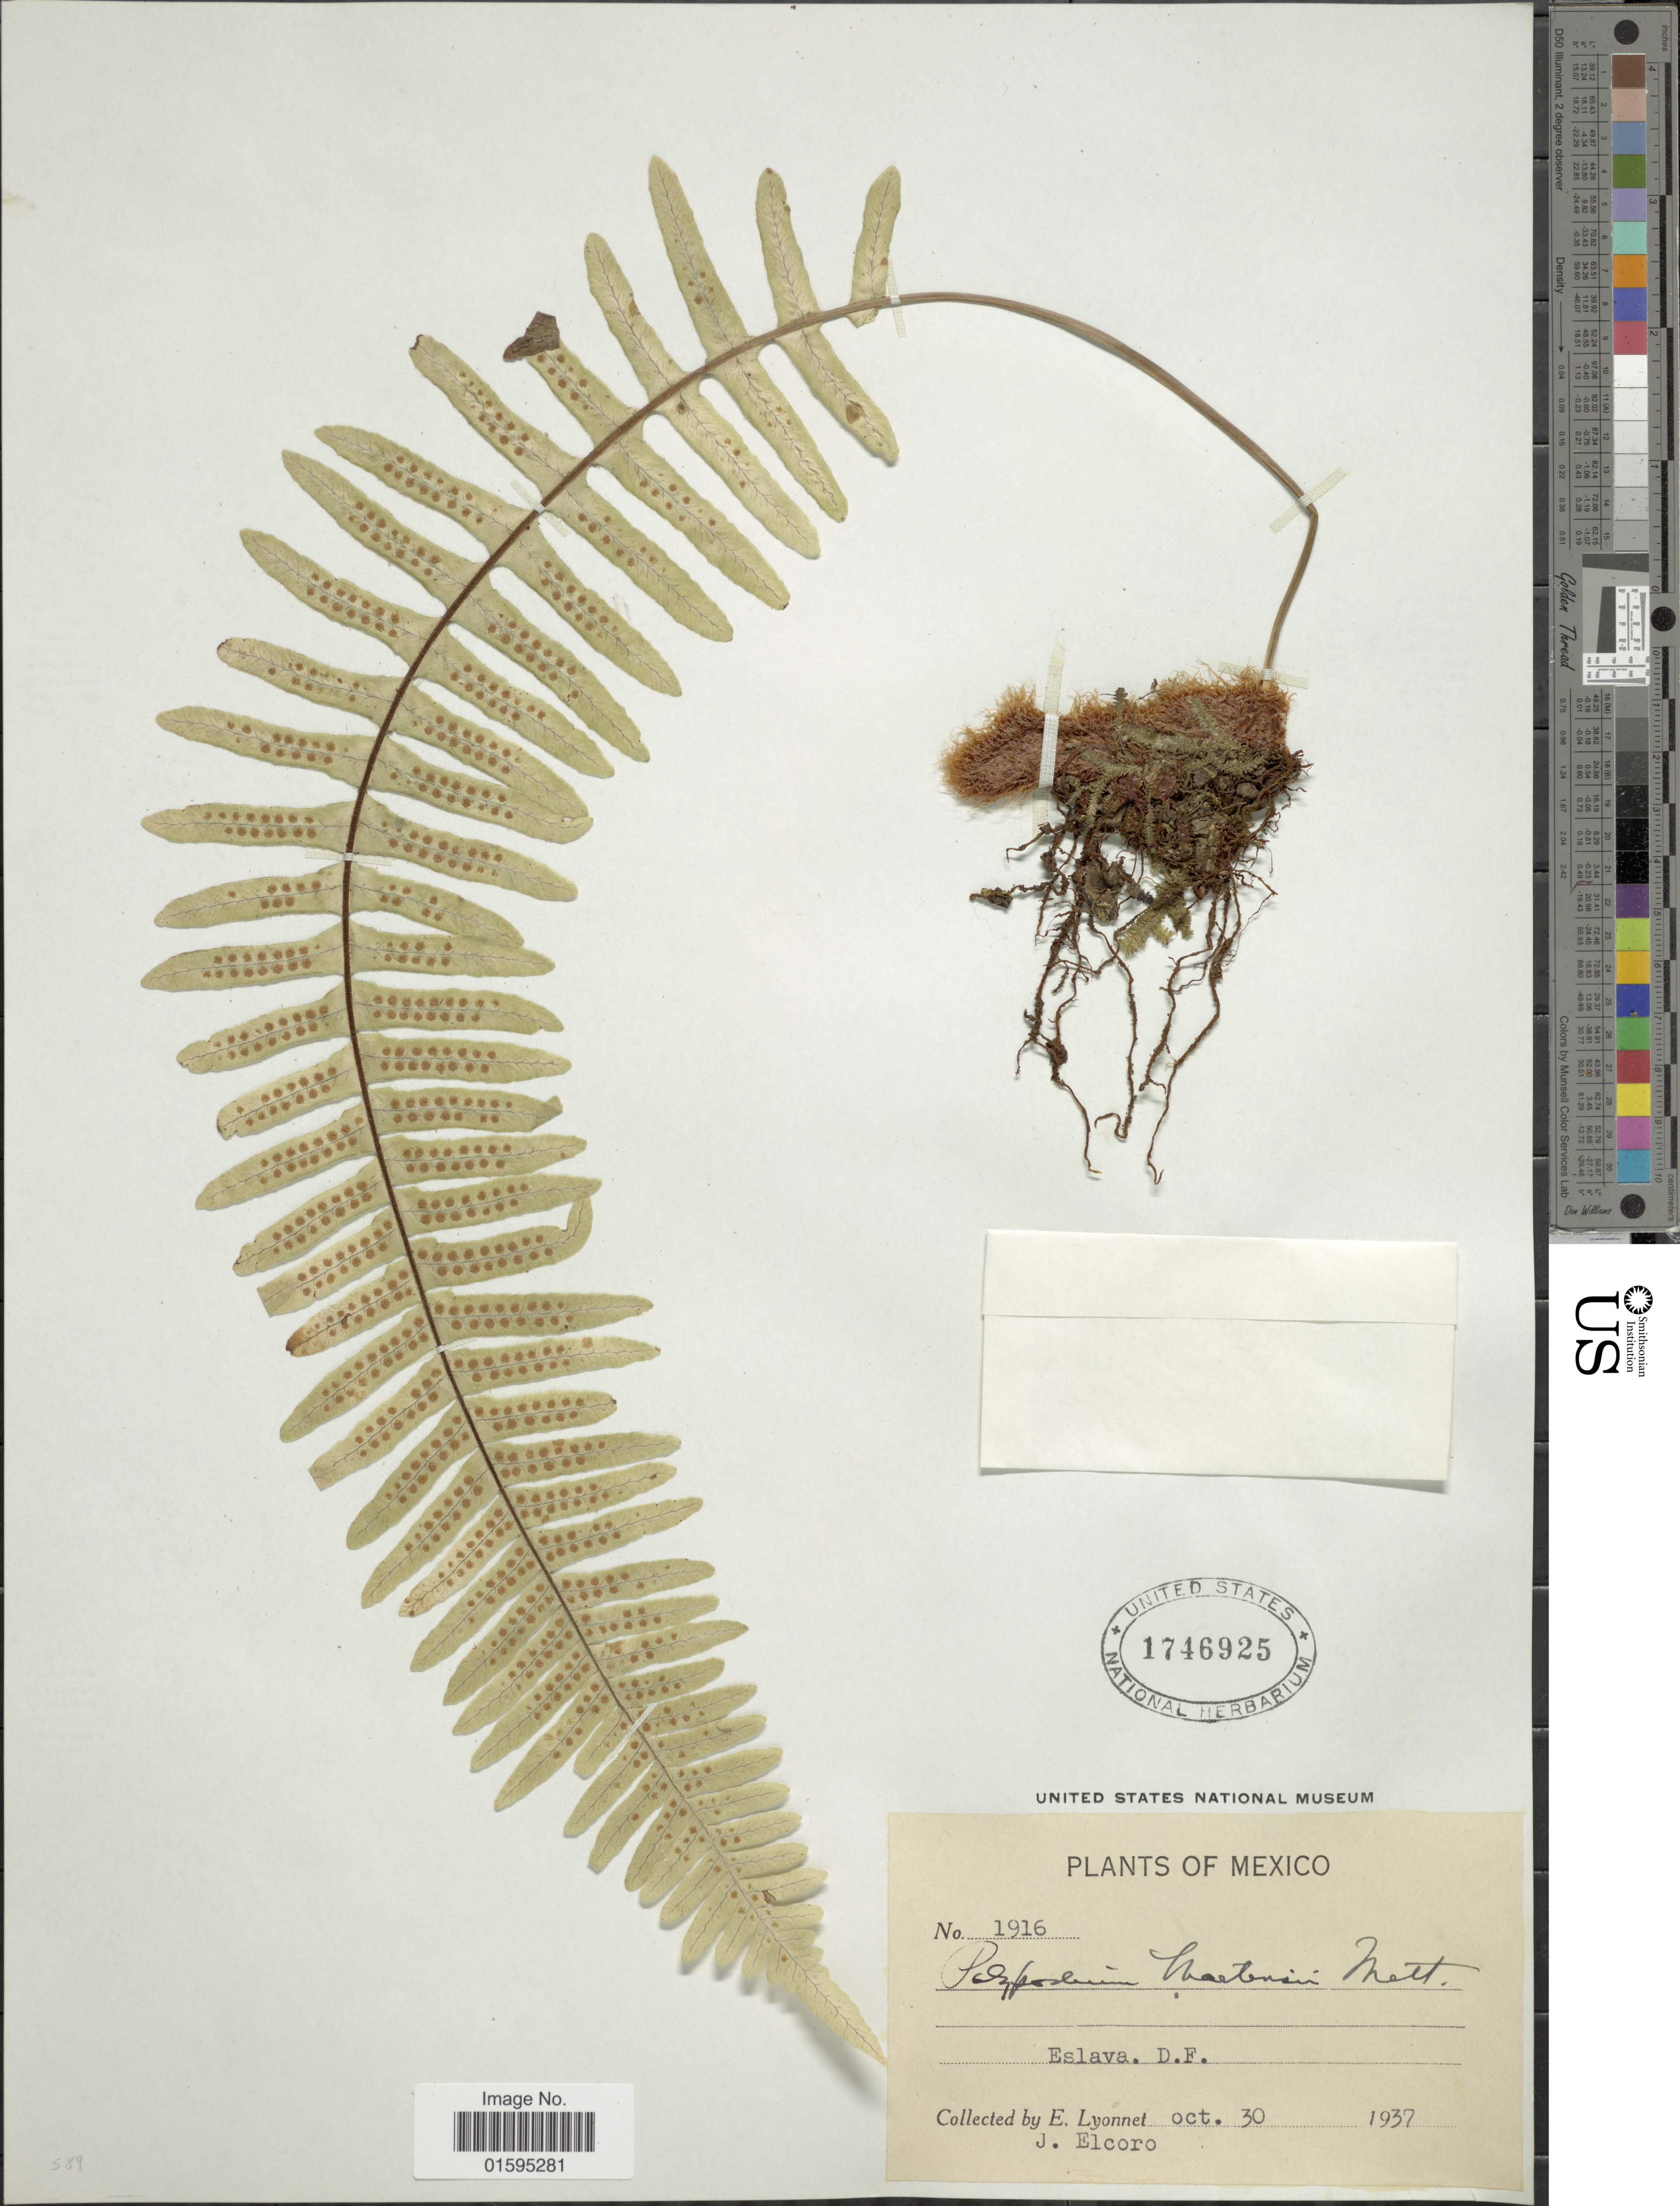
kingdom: Plantae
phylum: Tracheophyta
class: Polypodiopsida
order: Polypodiales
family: Polypodiaceae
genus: Polypodium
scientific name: Polypodium martensii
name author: Mett.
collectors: E. Lyonnet & J. Elcoro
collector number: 1916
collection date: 1937-10-30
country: Mexico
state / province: Distrito Federal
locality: Eslava, D. F.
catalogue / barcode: US 1746925